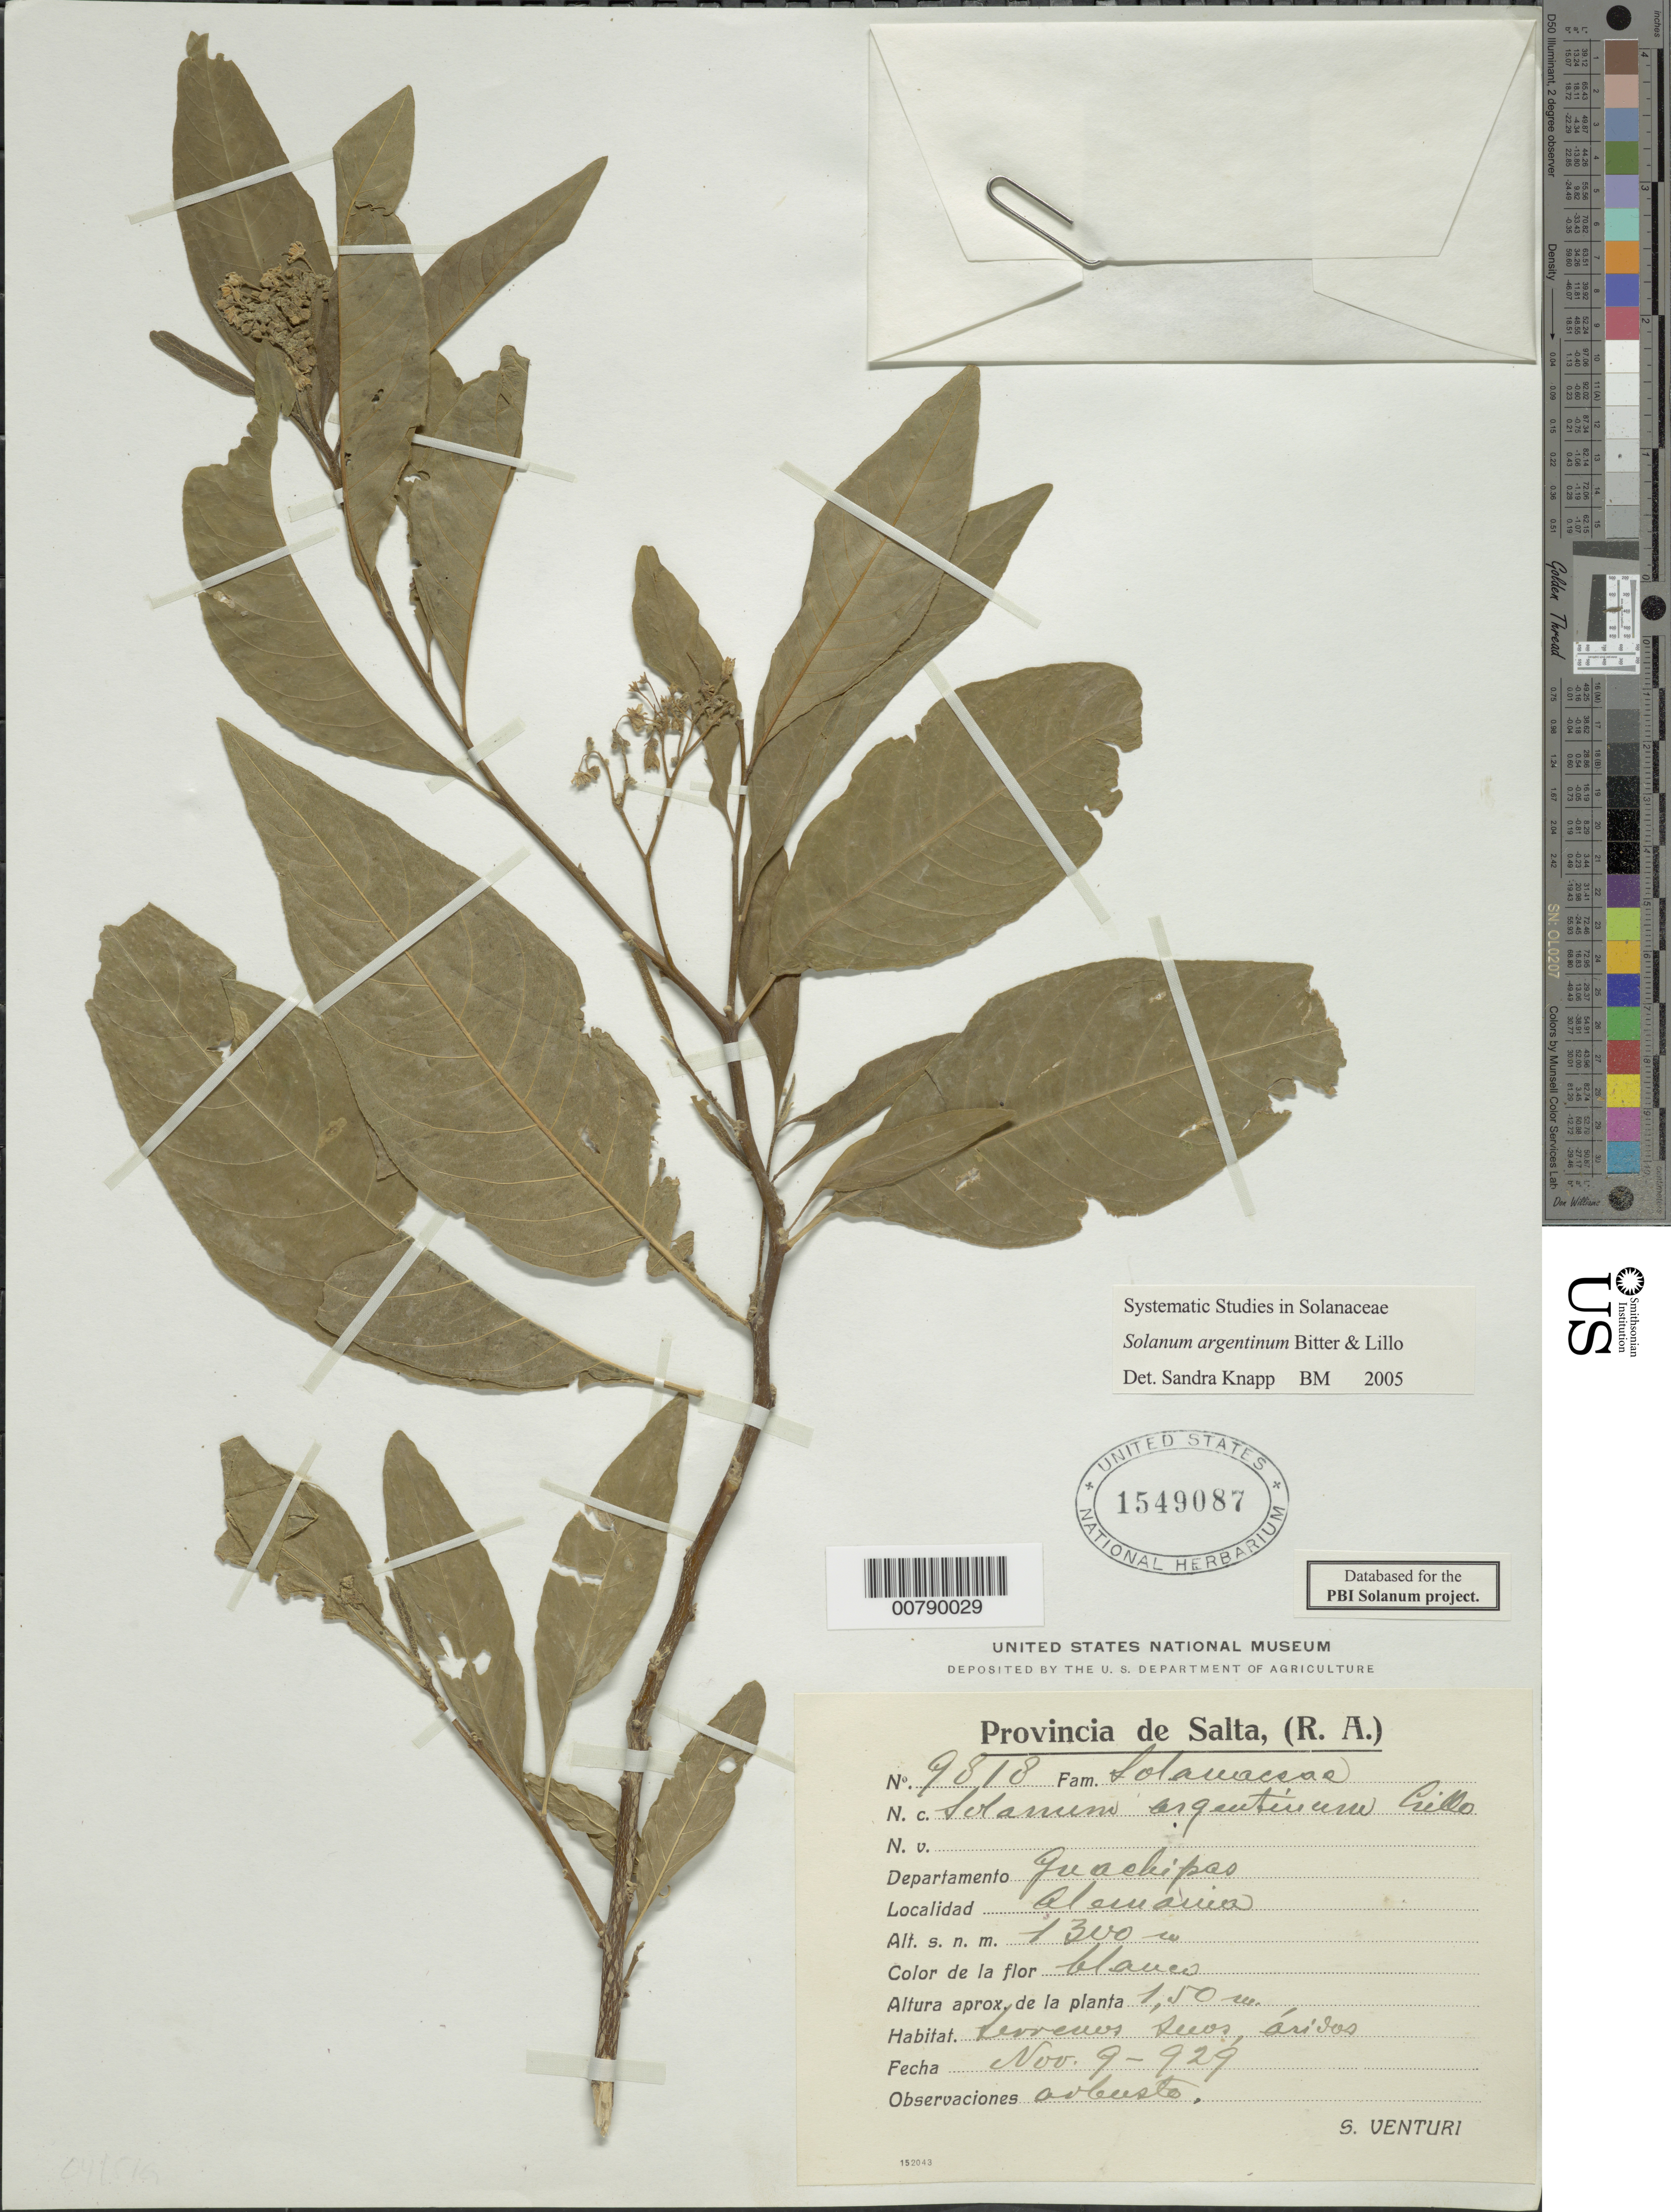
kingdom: Plantae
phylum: Tracheophyta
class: Magnoliopsida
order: Solanales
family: Solanaceae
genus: Solanum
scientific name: Solanum argentinum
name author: Bitter & Lillo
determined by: Knapp, S. D.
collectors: S. Venturi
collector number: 9818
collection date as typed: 9 Nov 1929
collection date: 1929-11-09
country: Argentina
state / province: Salta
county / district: Guachipas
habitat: terrenos secos, aridos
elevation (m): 1300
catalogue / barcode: US 1549087